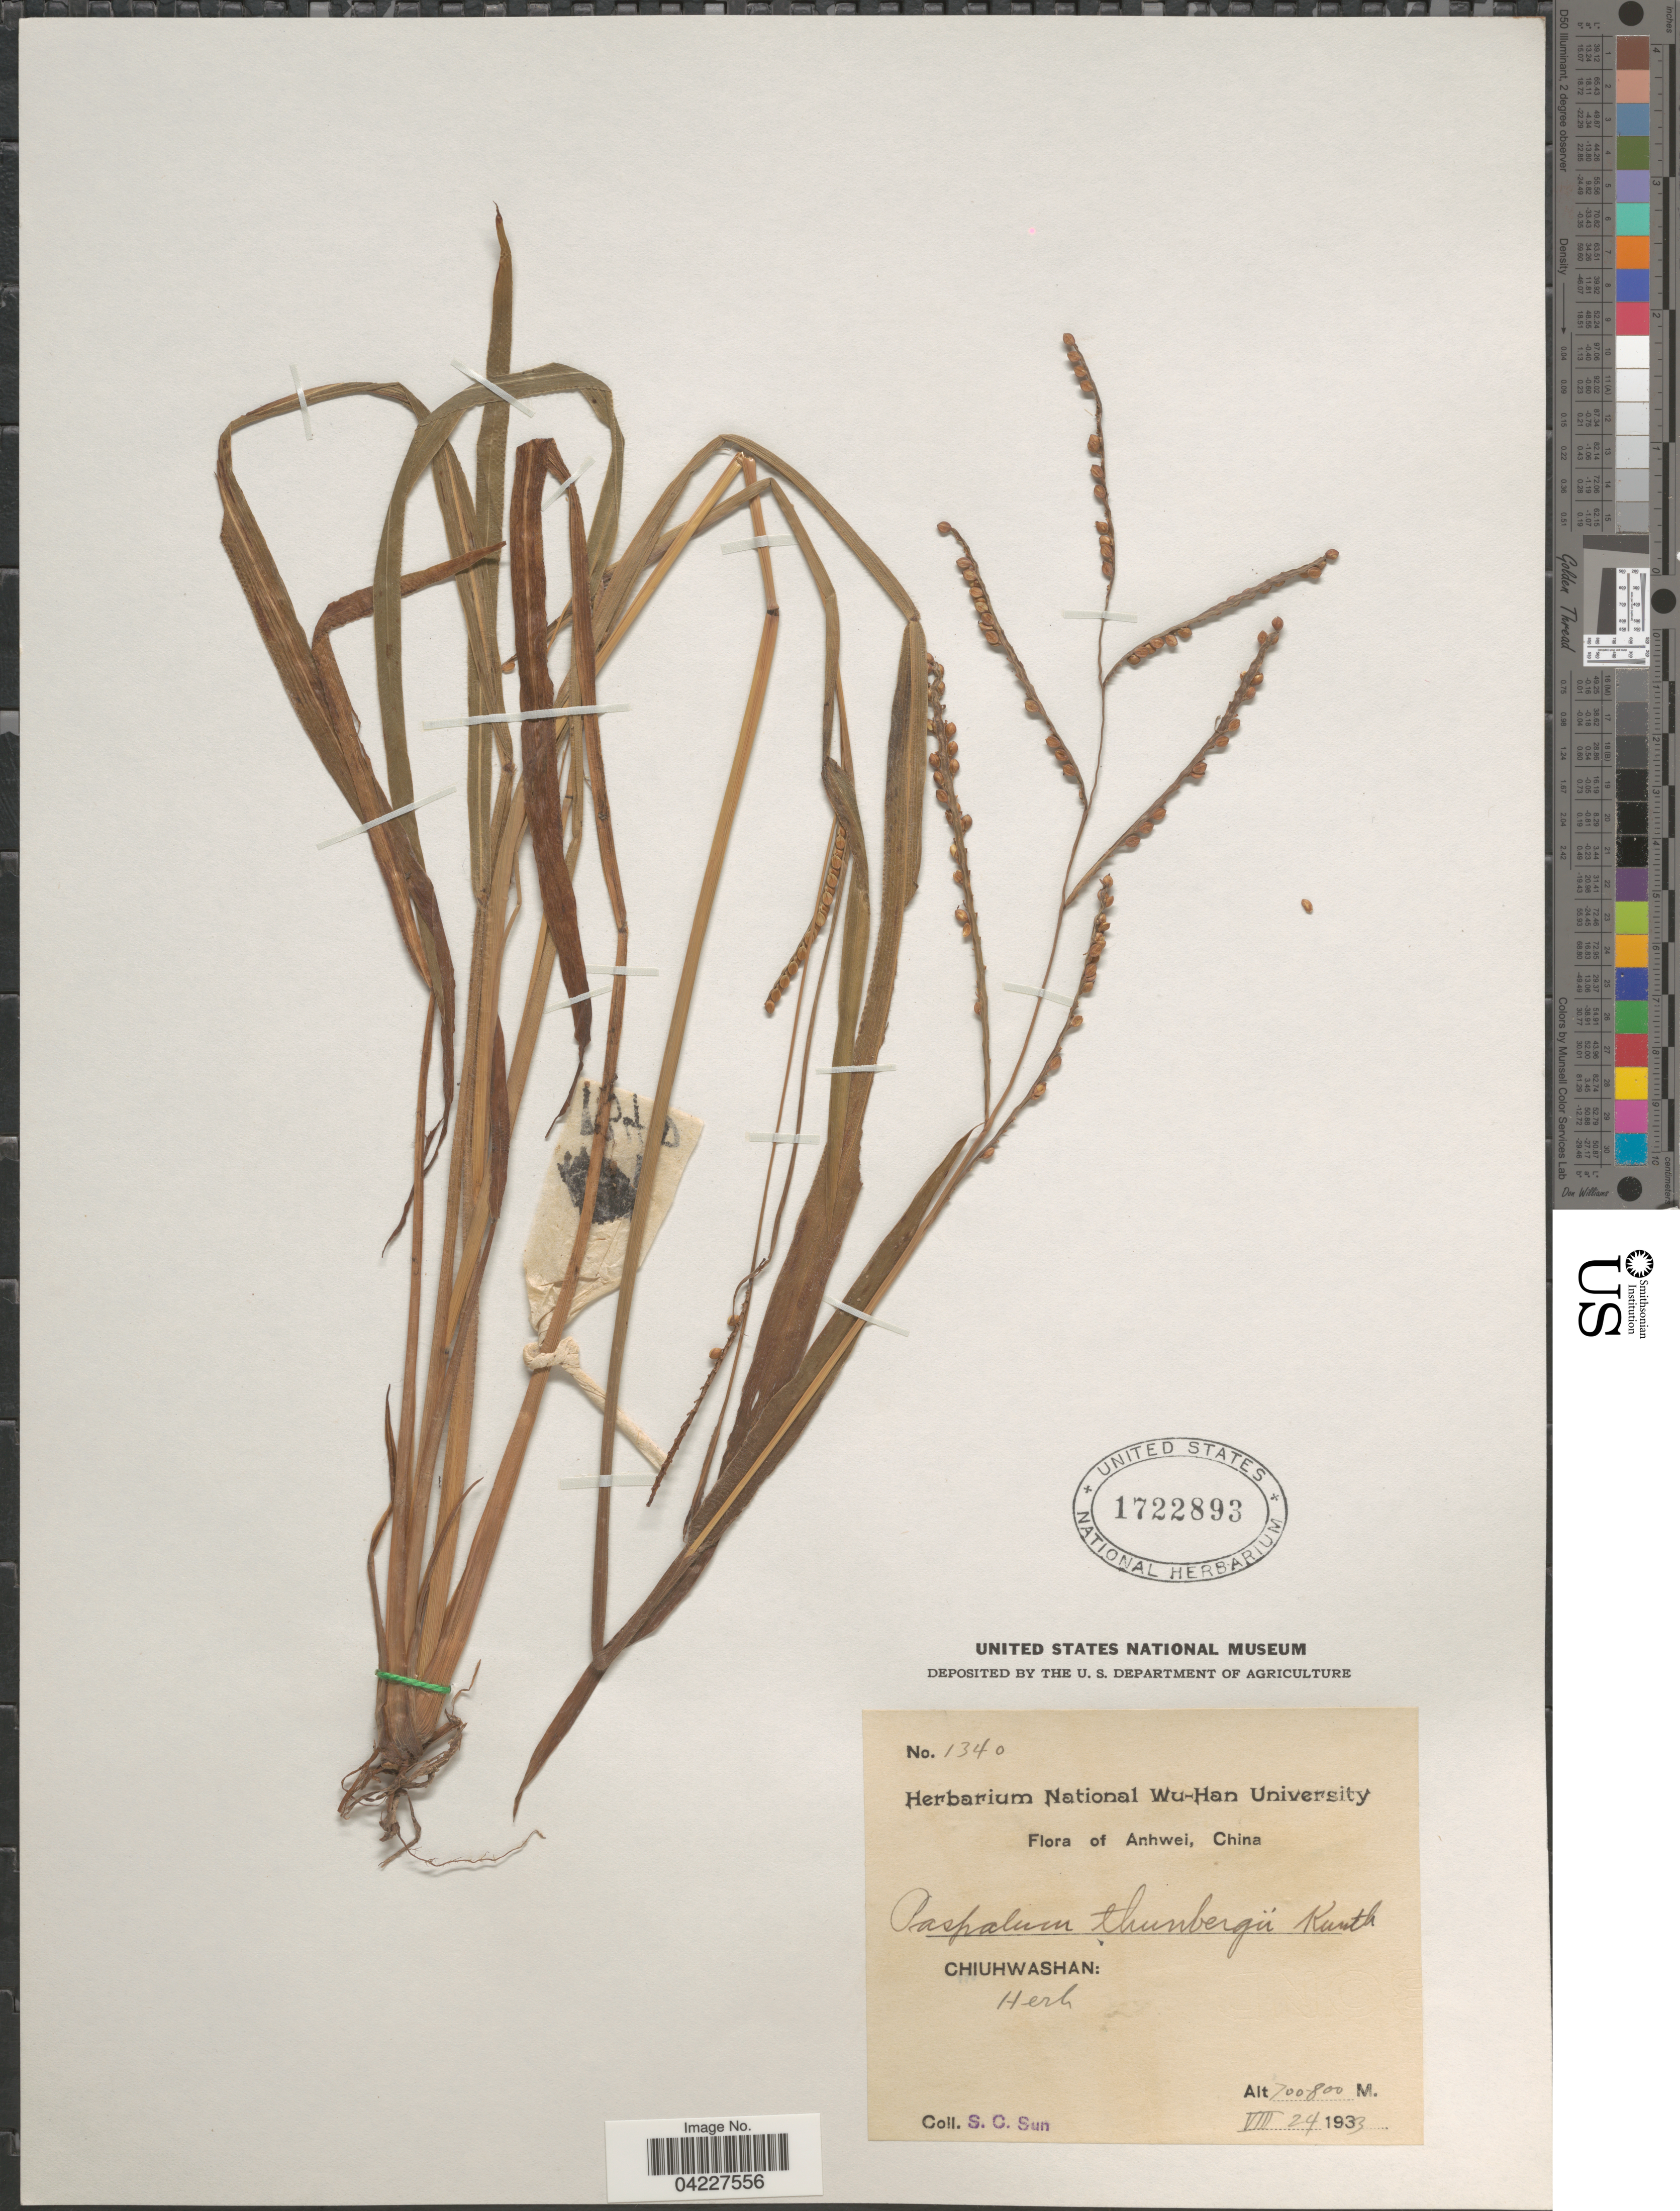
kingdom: Plantae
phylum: Tracheophyta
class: Liliopsida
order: Poales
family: Poaceae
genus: Paspalum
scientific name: Paspalum thunbergii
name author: Kunth ex Steud.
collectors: S. C. Sun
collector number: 1340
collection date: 1933-08-24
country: China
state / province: Anhui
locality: Anhwei. Chiuhwashan.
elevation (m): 700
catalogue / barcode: US 1722893